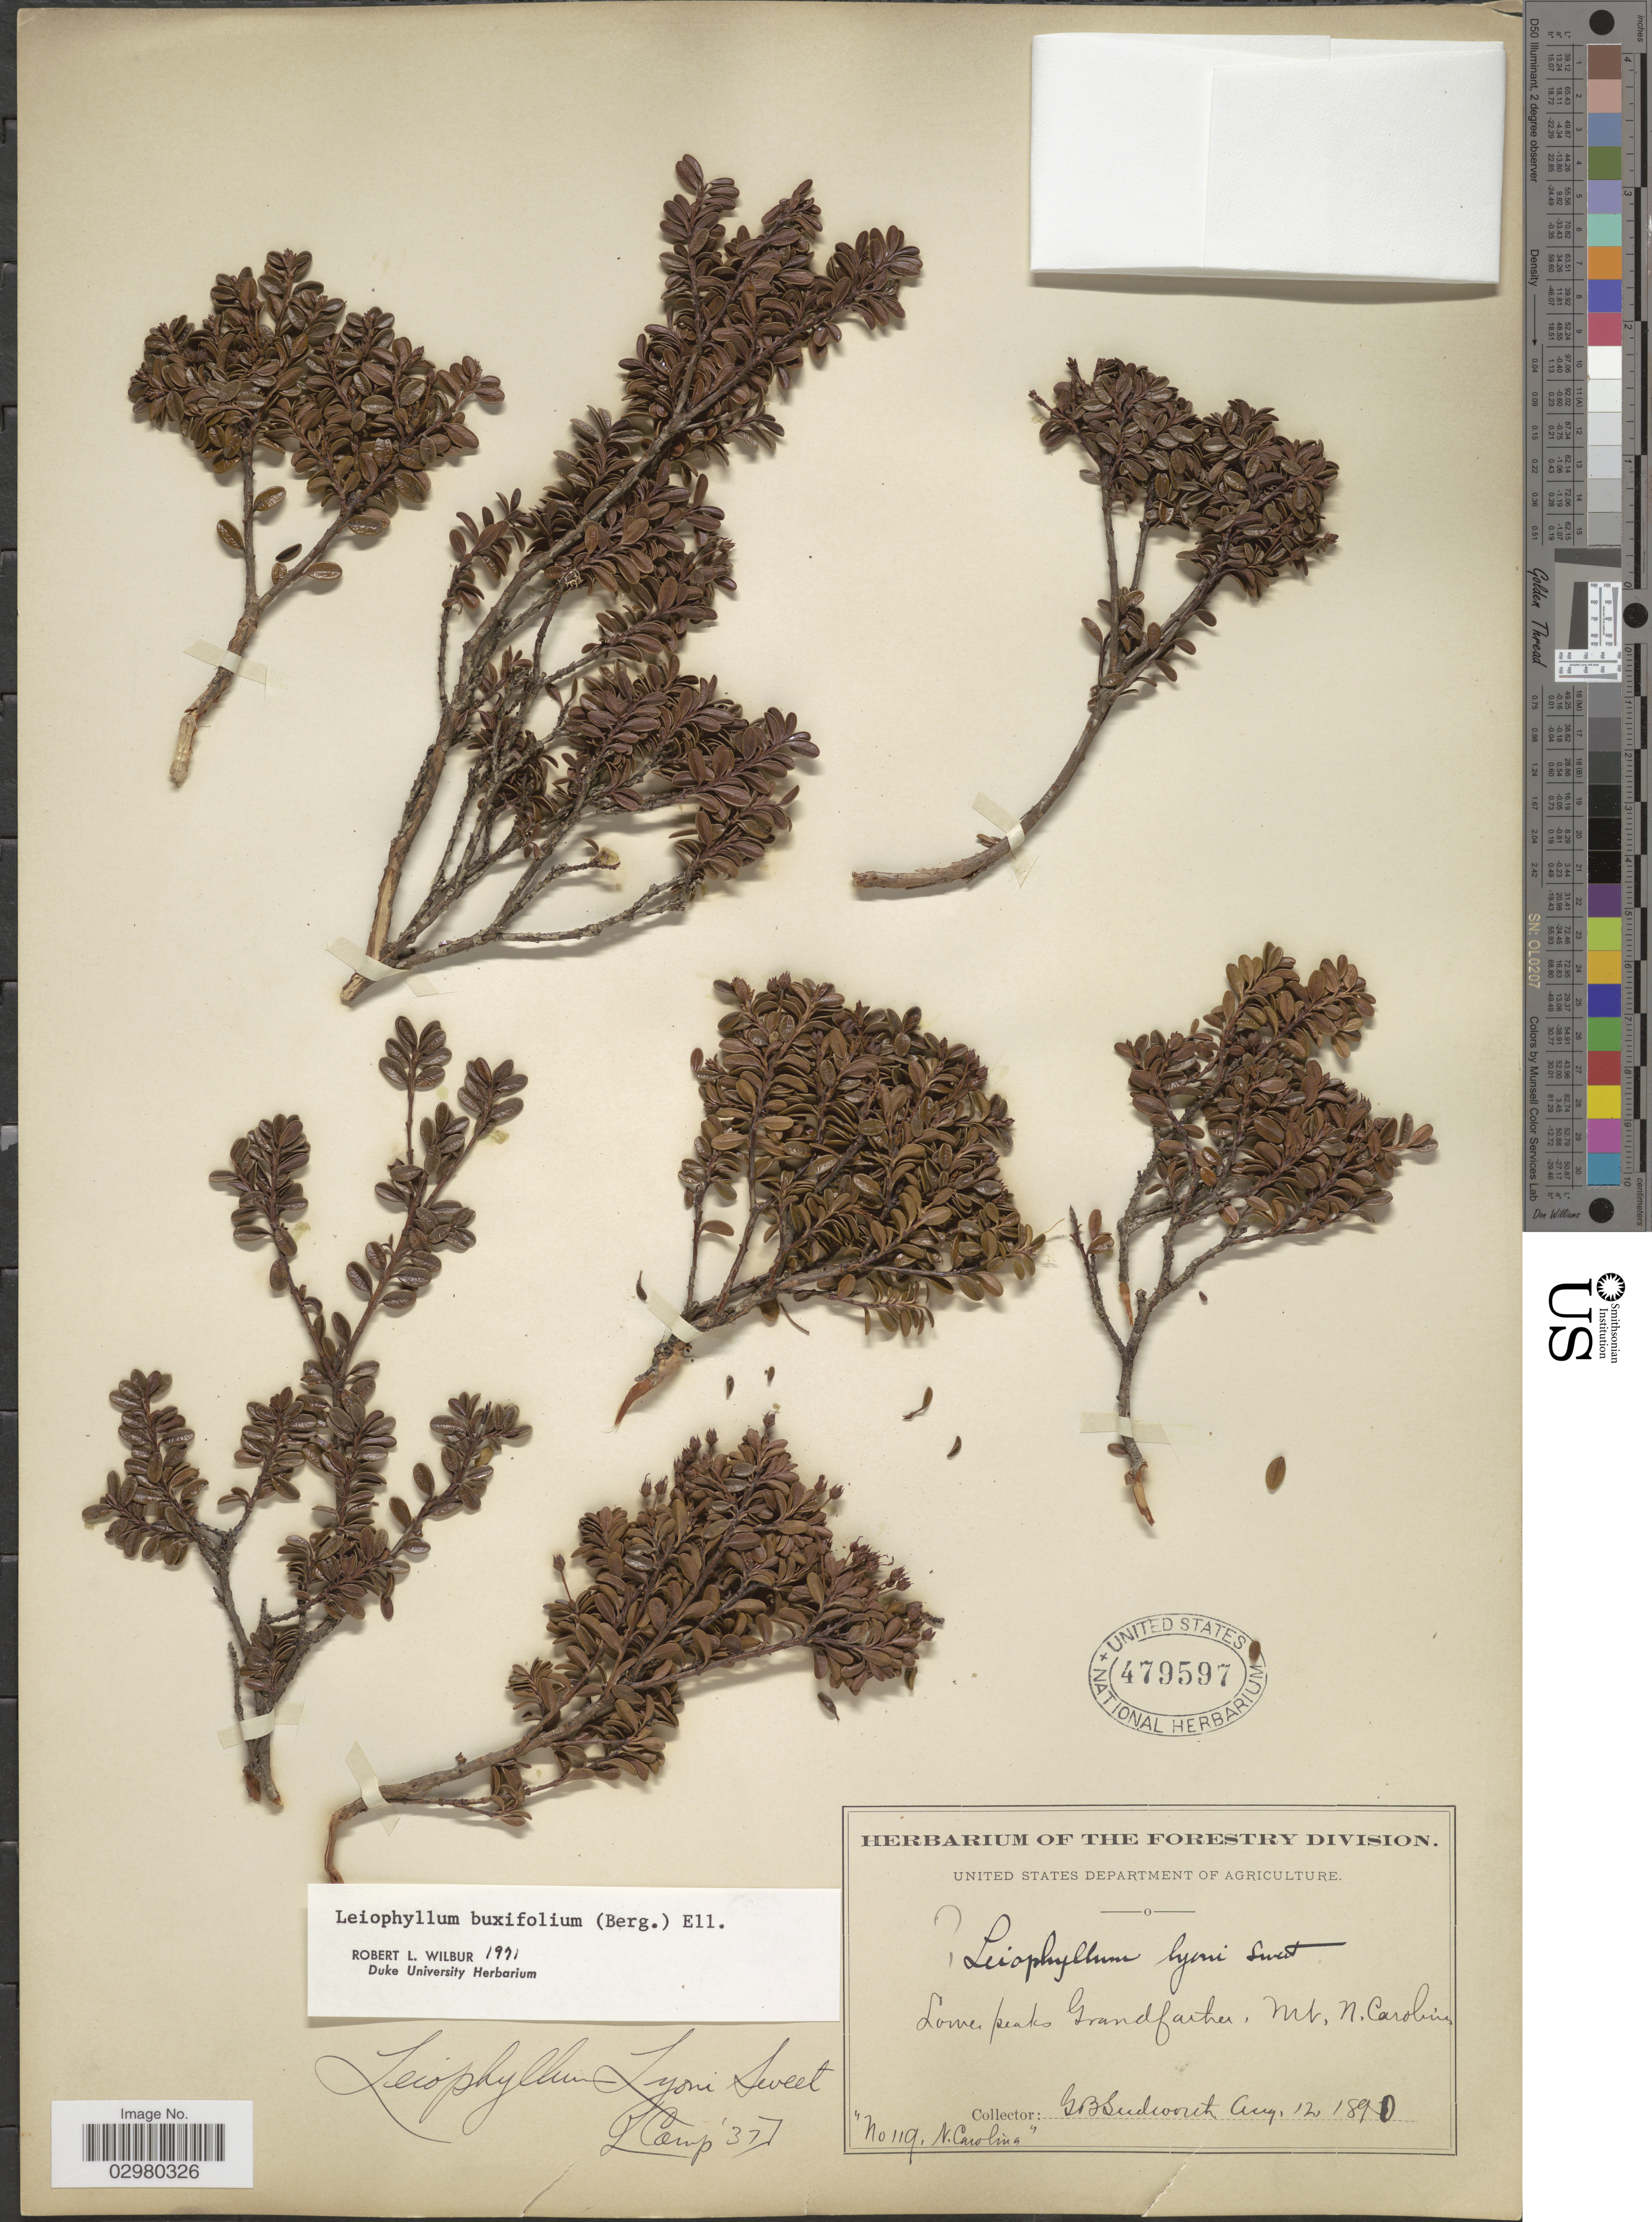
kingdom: Plantae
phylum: Tracheophyta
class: Magnoliopsida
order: Ericales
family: Ericaceae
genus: Leiophyllum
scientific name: Leiophyllum buxifolium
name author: (Bergius) Elliott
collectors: G. B. Sudworth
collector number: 119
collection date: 1890-08-12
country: United States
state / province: North Carolina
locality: Lower peaks Grandfather, Mt. N. Carolina.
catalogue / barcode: US 479597